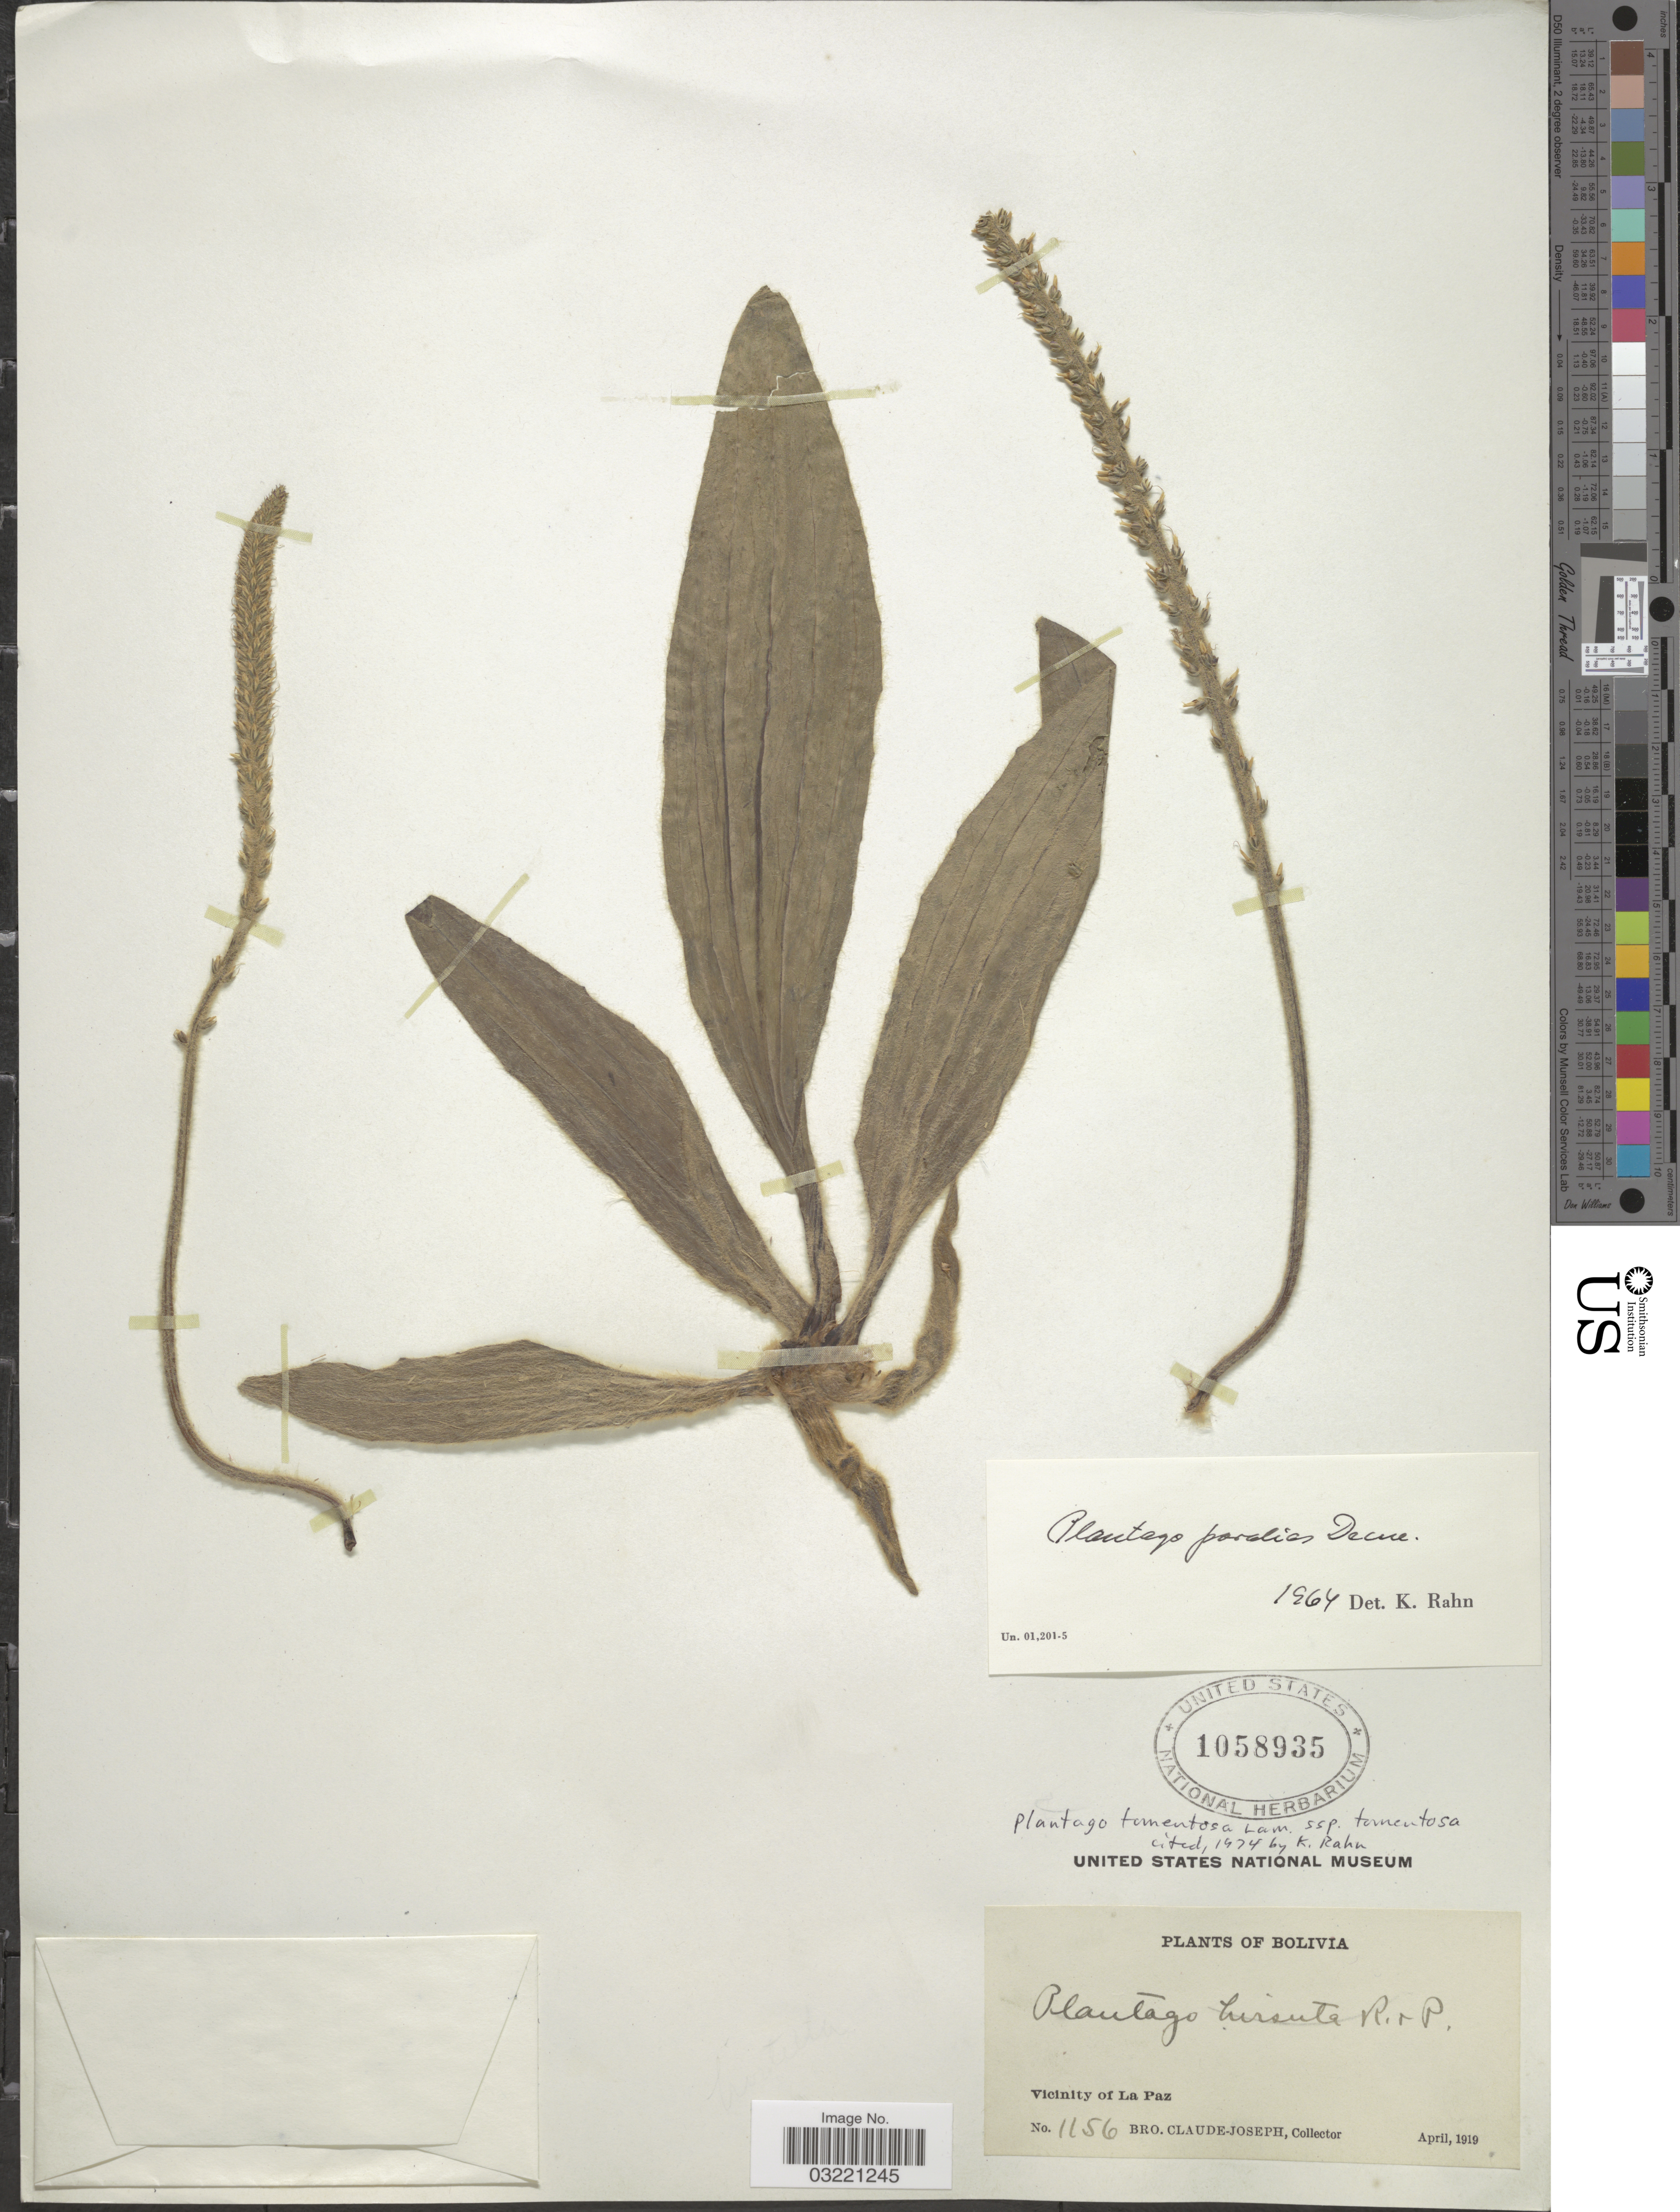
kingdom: Plantae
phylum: Tracheophyta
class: Magnoliopsida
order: Lamiales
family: Plantaginaceae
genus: Plantago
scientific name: Plantago tomentosa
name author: Lam.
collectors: Bro. Claude-Joseph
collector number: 1156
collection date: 1919-04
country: Bolivia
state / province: La Paz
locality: Vicinity of La Paz.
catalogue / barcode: US 1058935